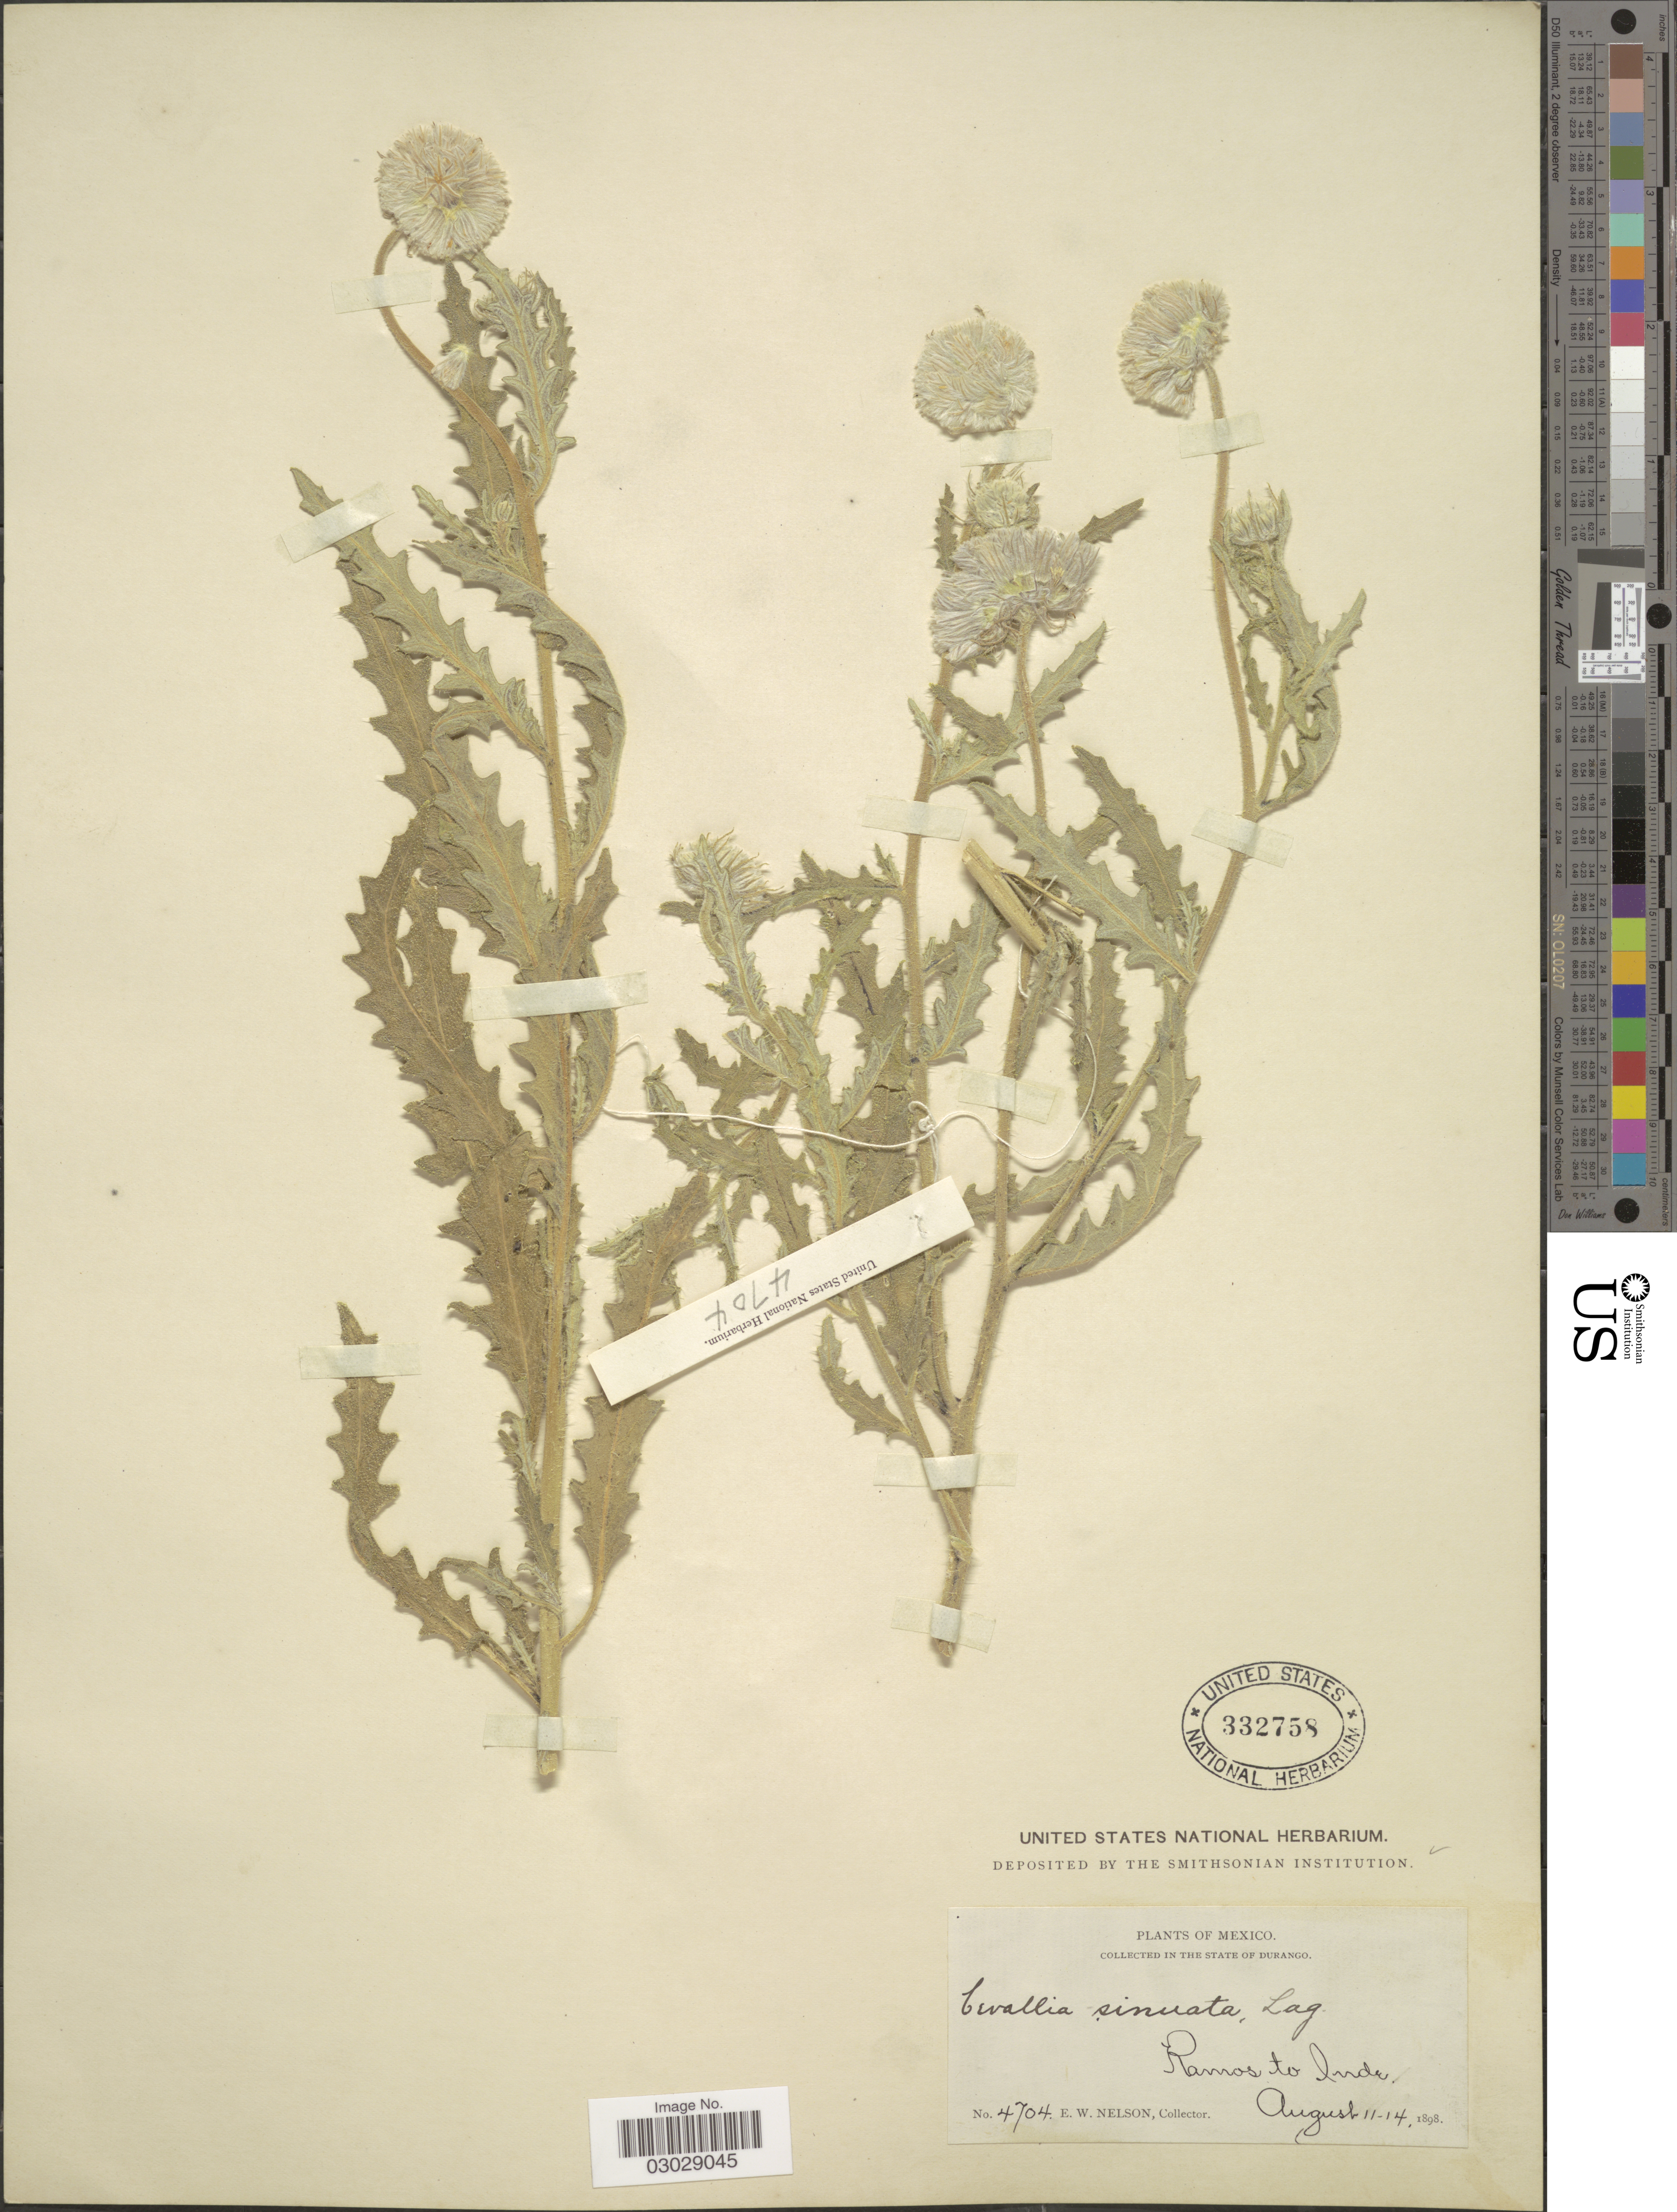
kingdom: Plantae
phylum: Tracheophyta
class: Magnoliopsida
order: Cornales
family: Loasaceae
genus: Cevallia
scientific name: Cevallia sinuata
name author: Lag.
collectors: E. W. Nelson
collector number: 4704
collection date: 1898-08-11/1898-08-14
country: Mexico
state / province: Durango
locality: Ramos to Inde.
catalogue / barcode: US 332758